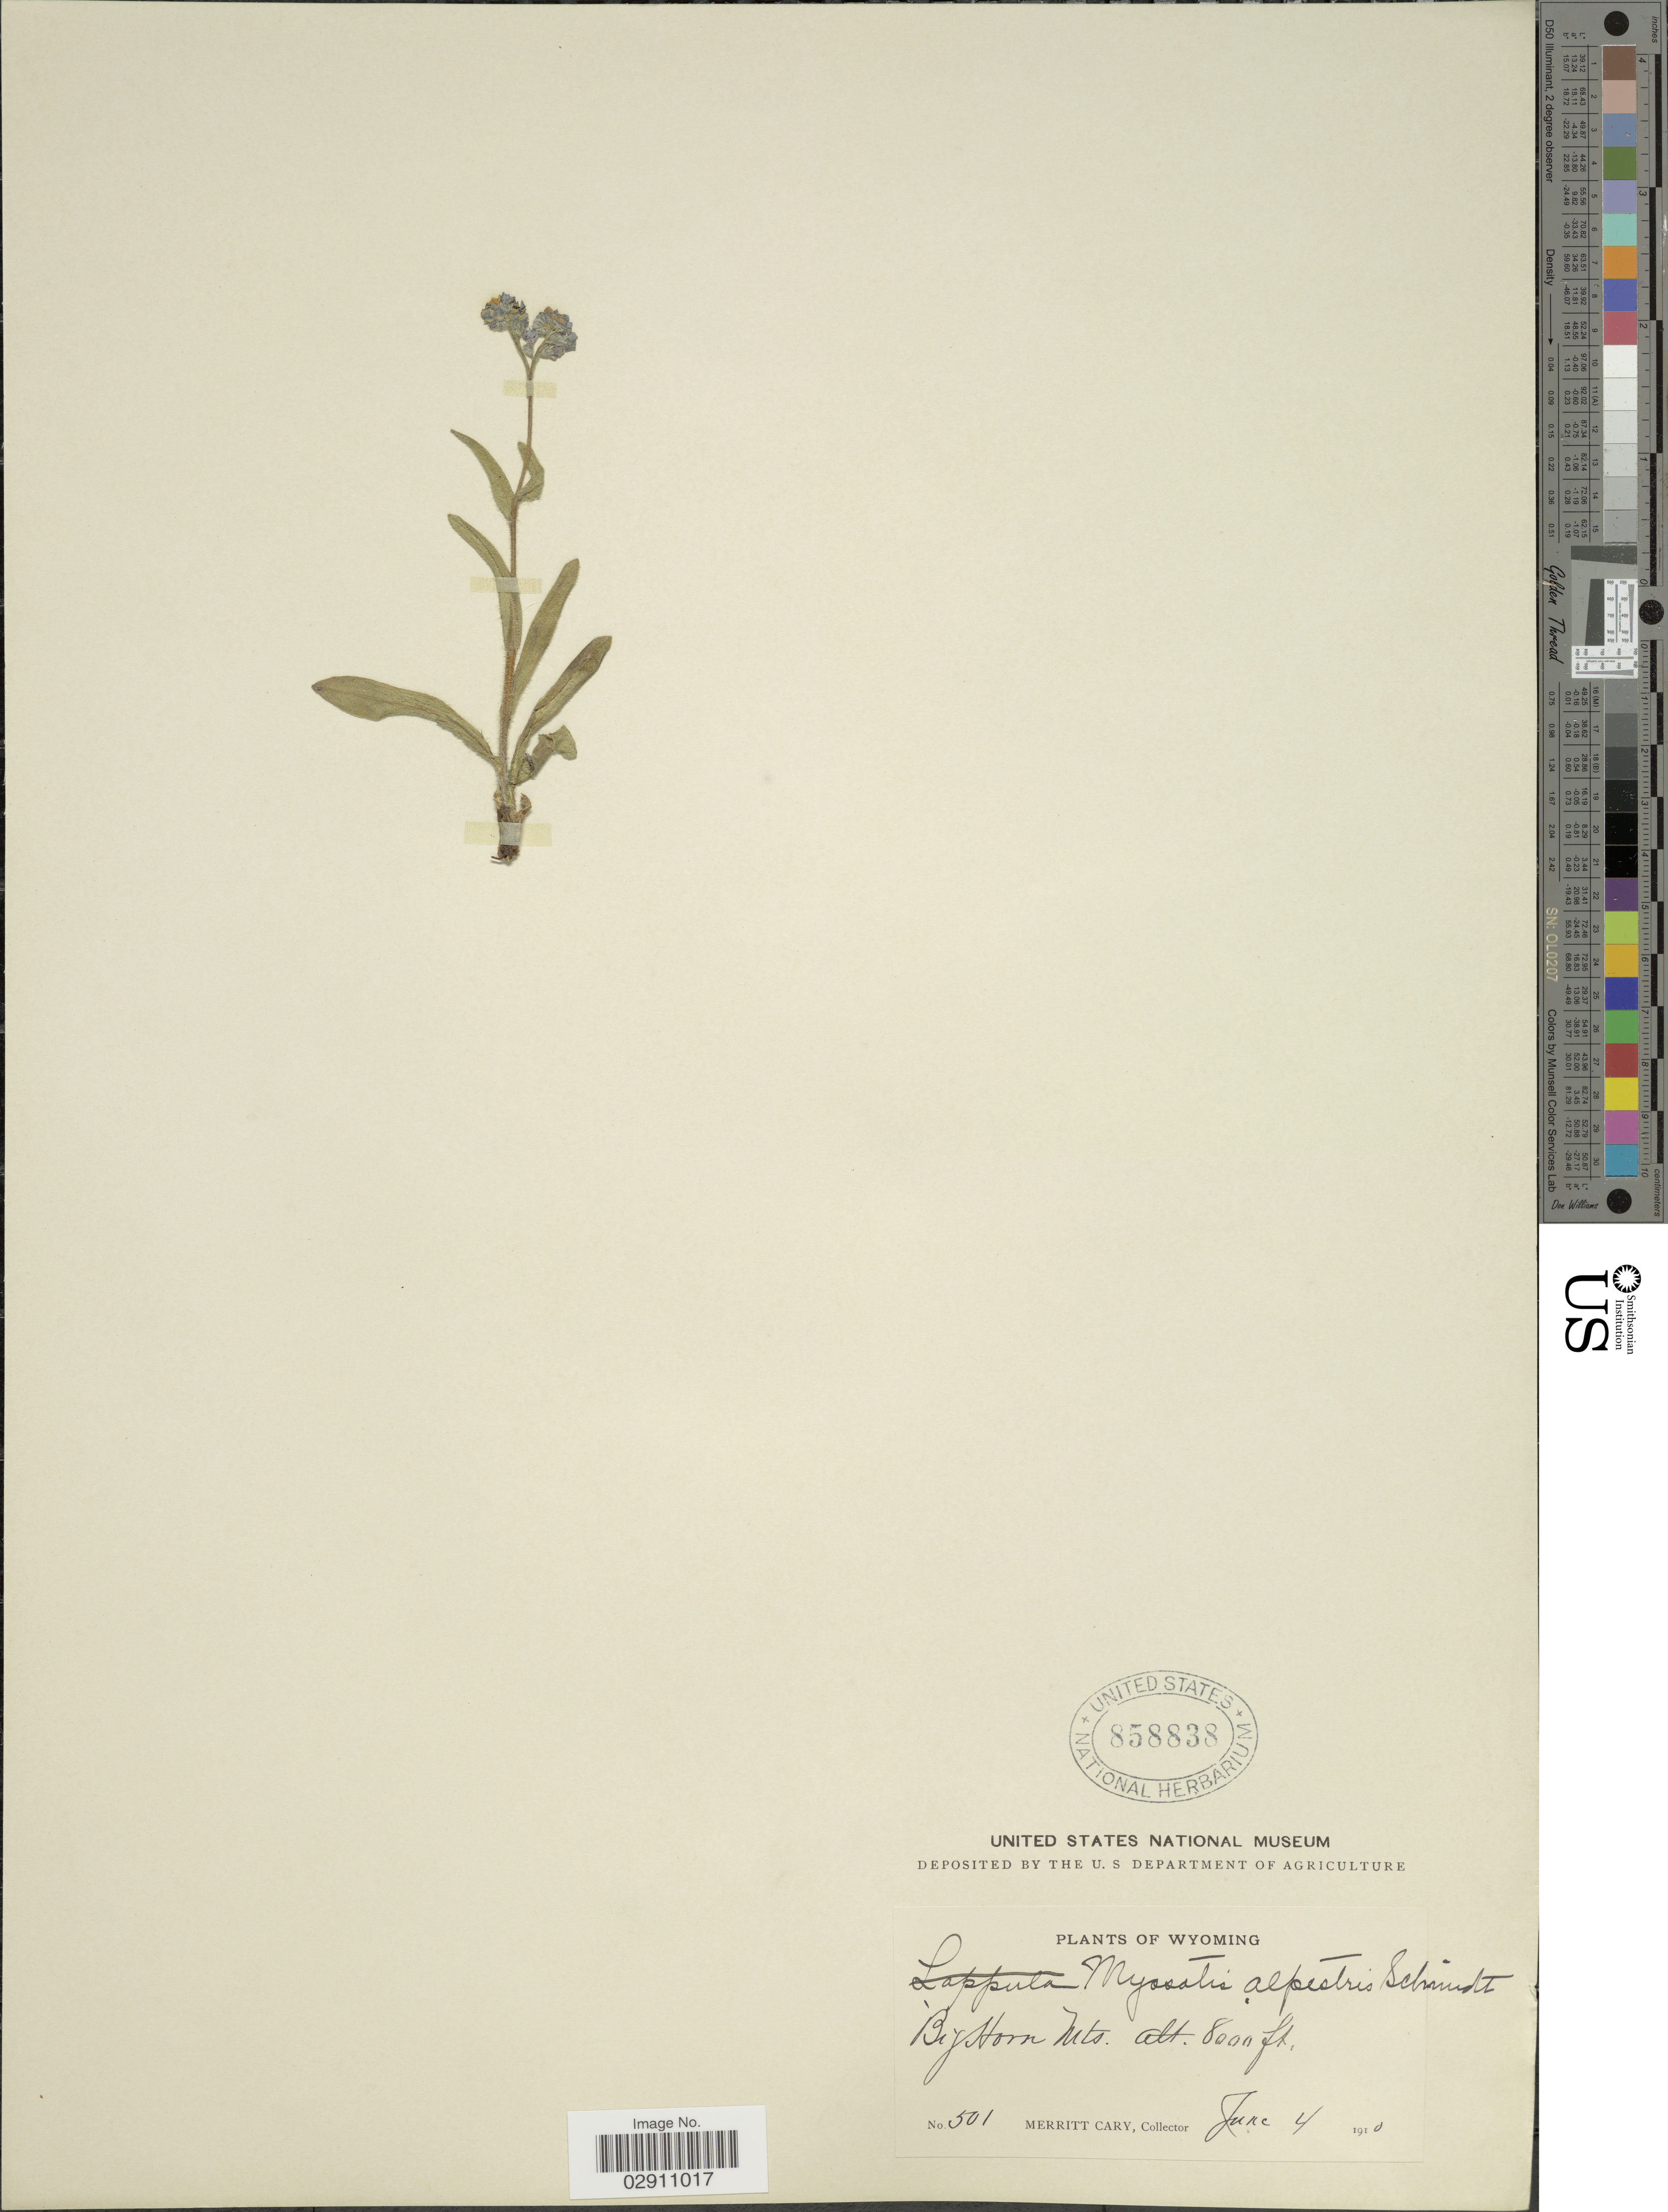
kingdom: Plantae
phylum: Tracheophyta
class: Magnoliopsida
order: Boraginales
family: Boraginaceae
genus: Myosotis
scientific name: Myosotis alpestris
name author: F.W. Schmidt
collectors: C. Merritt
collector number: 501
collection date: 1910-06-04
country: United States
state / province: Wyoming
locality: Big Horn Mts.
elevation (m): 2438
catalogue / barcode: US 858838